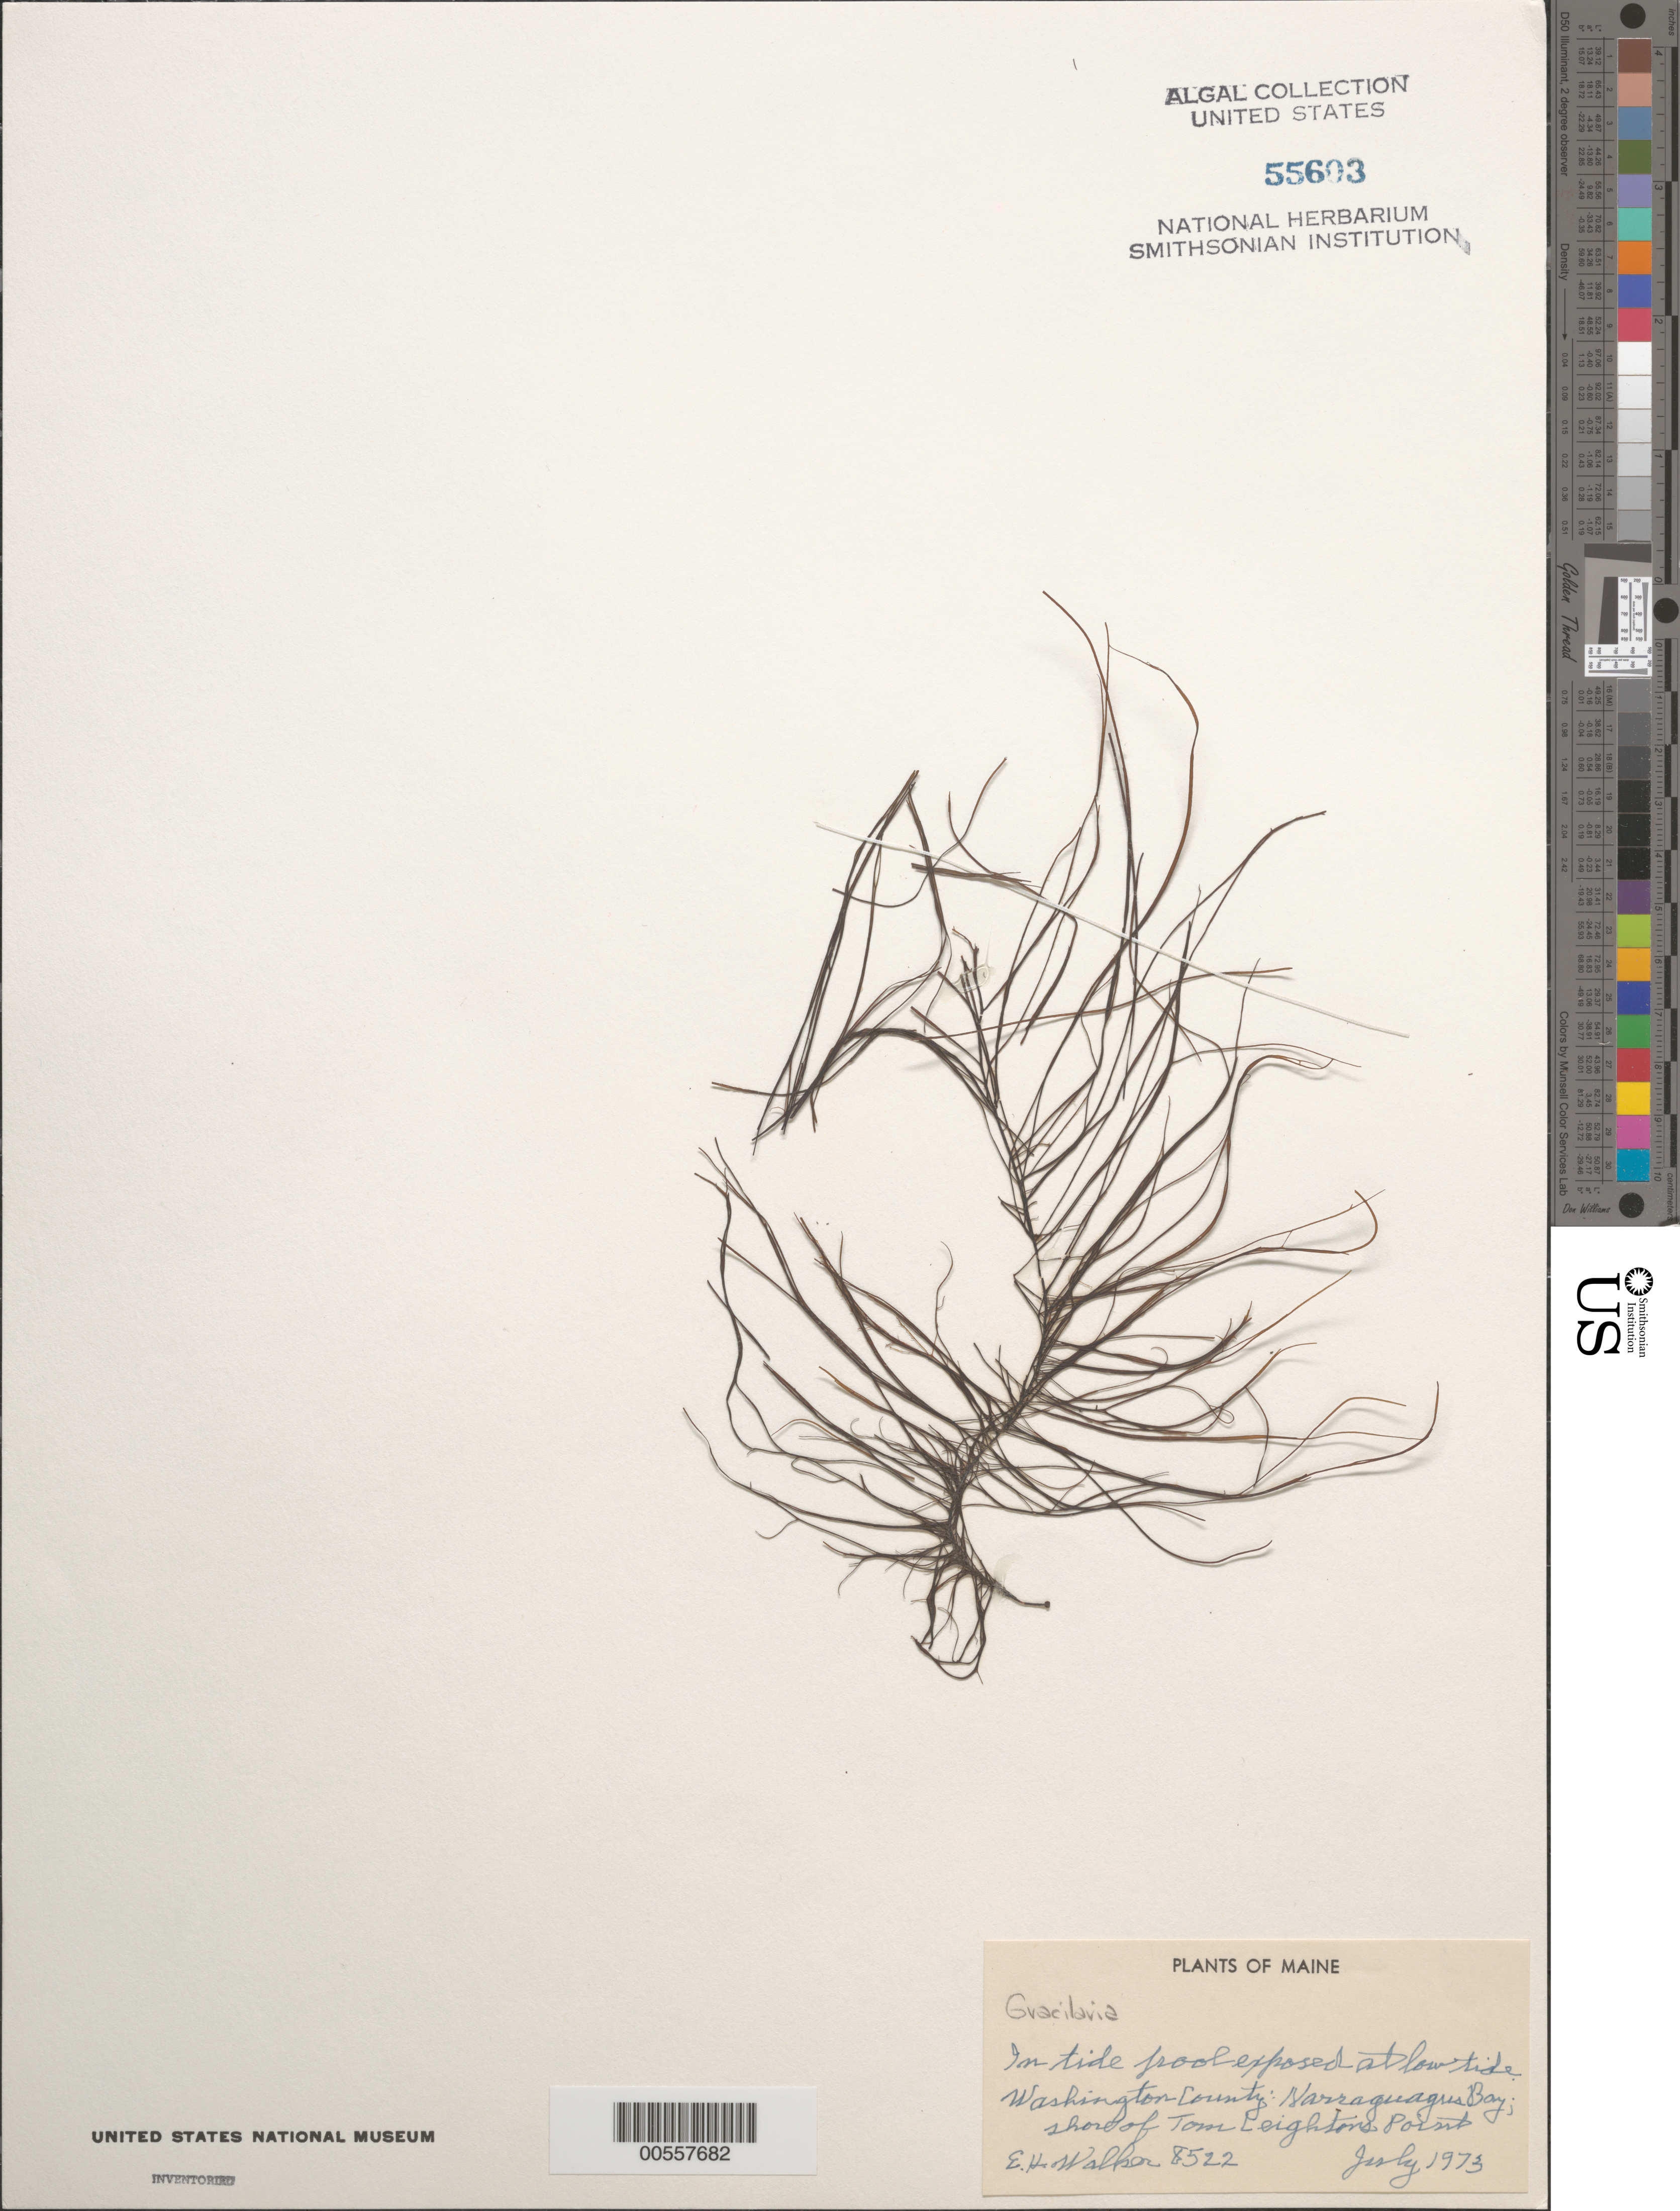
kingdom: Plantae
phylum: Rhodophyta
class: Florideophyceae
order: Gracilariales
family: Gracilariaceae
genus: Gracilaria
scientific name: Gracilaria sp.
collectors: E. H. Walker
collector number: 8522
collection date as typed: Jul 1973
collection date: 1973-07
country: United States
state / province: Maine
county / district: Washington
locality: Tom Leighton's Point, Narraguagus Bay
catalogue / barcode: US 55603